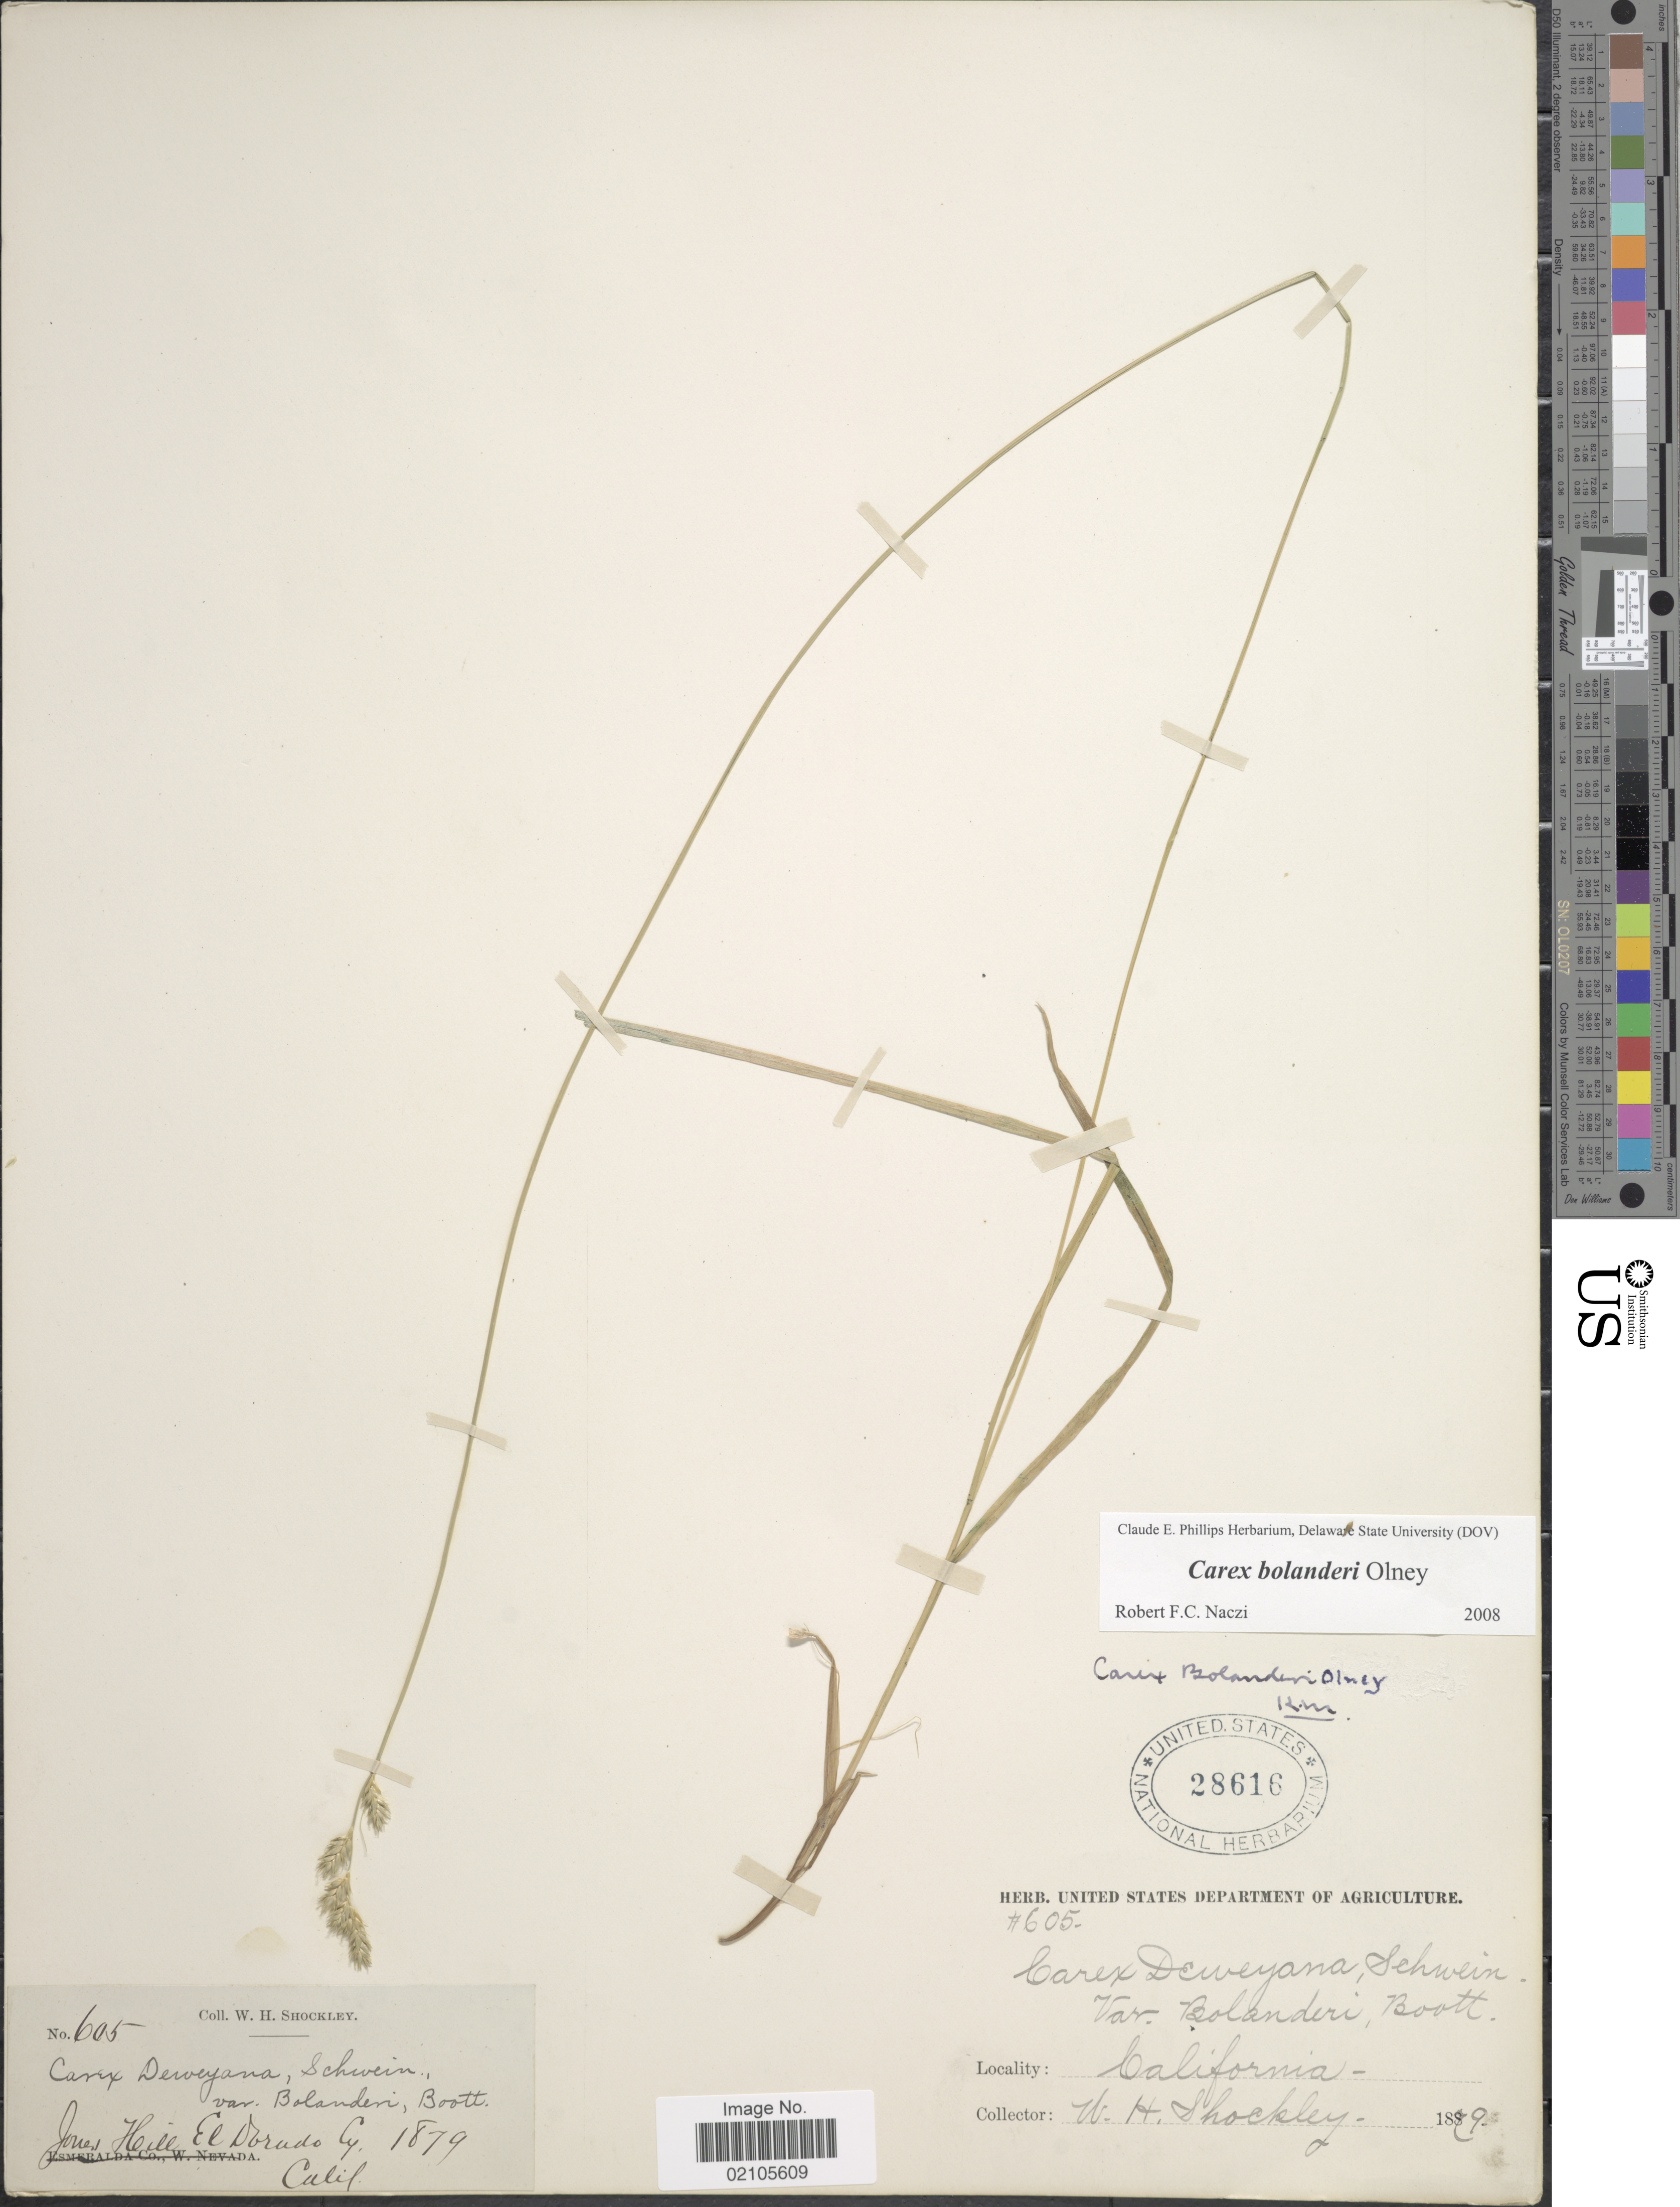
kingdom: Plantae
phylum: Tracheophyta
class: Liliopsida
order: Poales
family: Cyperaceae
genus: Carex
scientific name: Carex bolanderi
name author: Olney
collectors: W. Shockley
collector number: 605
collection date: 1879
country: United States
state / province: California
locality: Jones Hill, El Dorudo Cy.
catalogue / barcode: US 28616